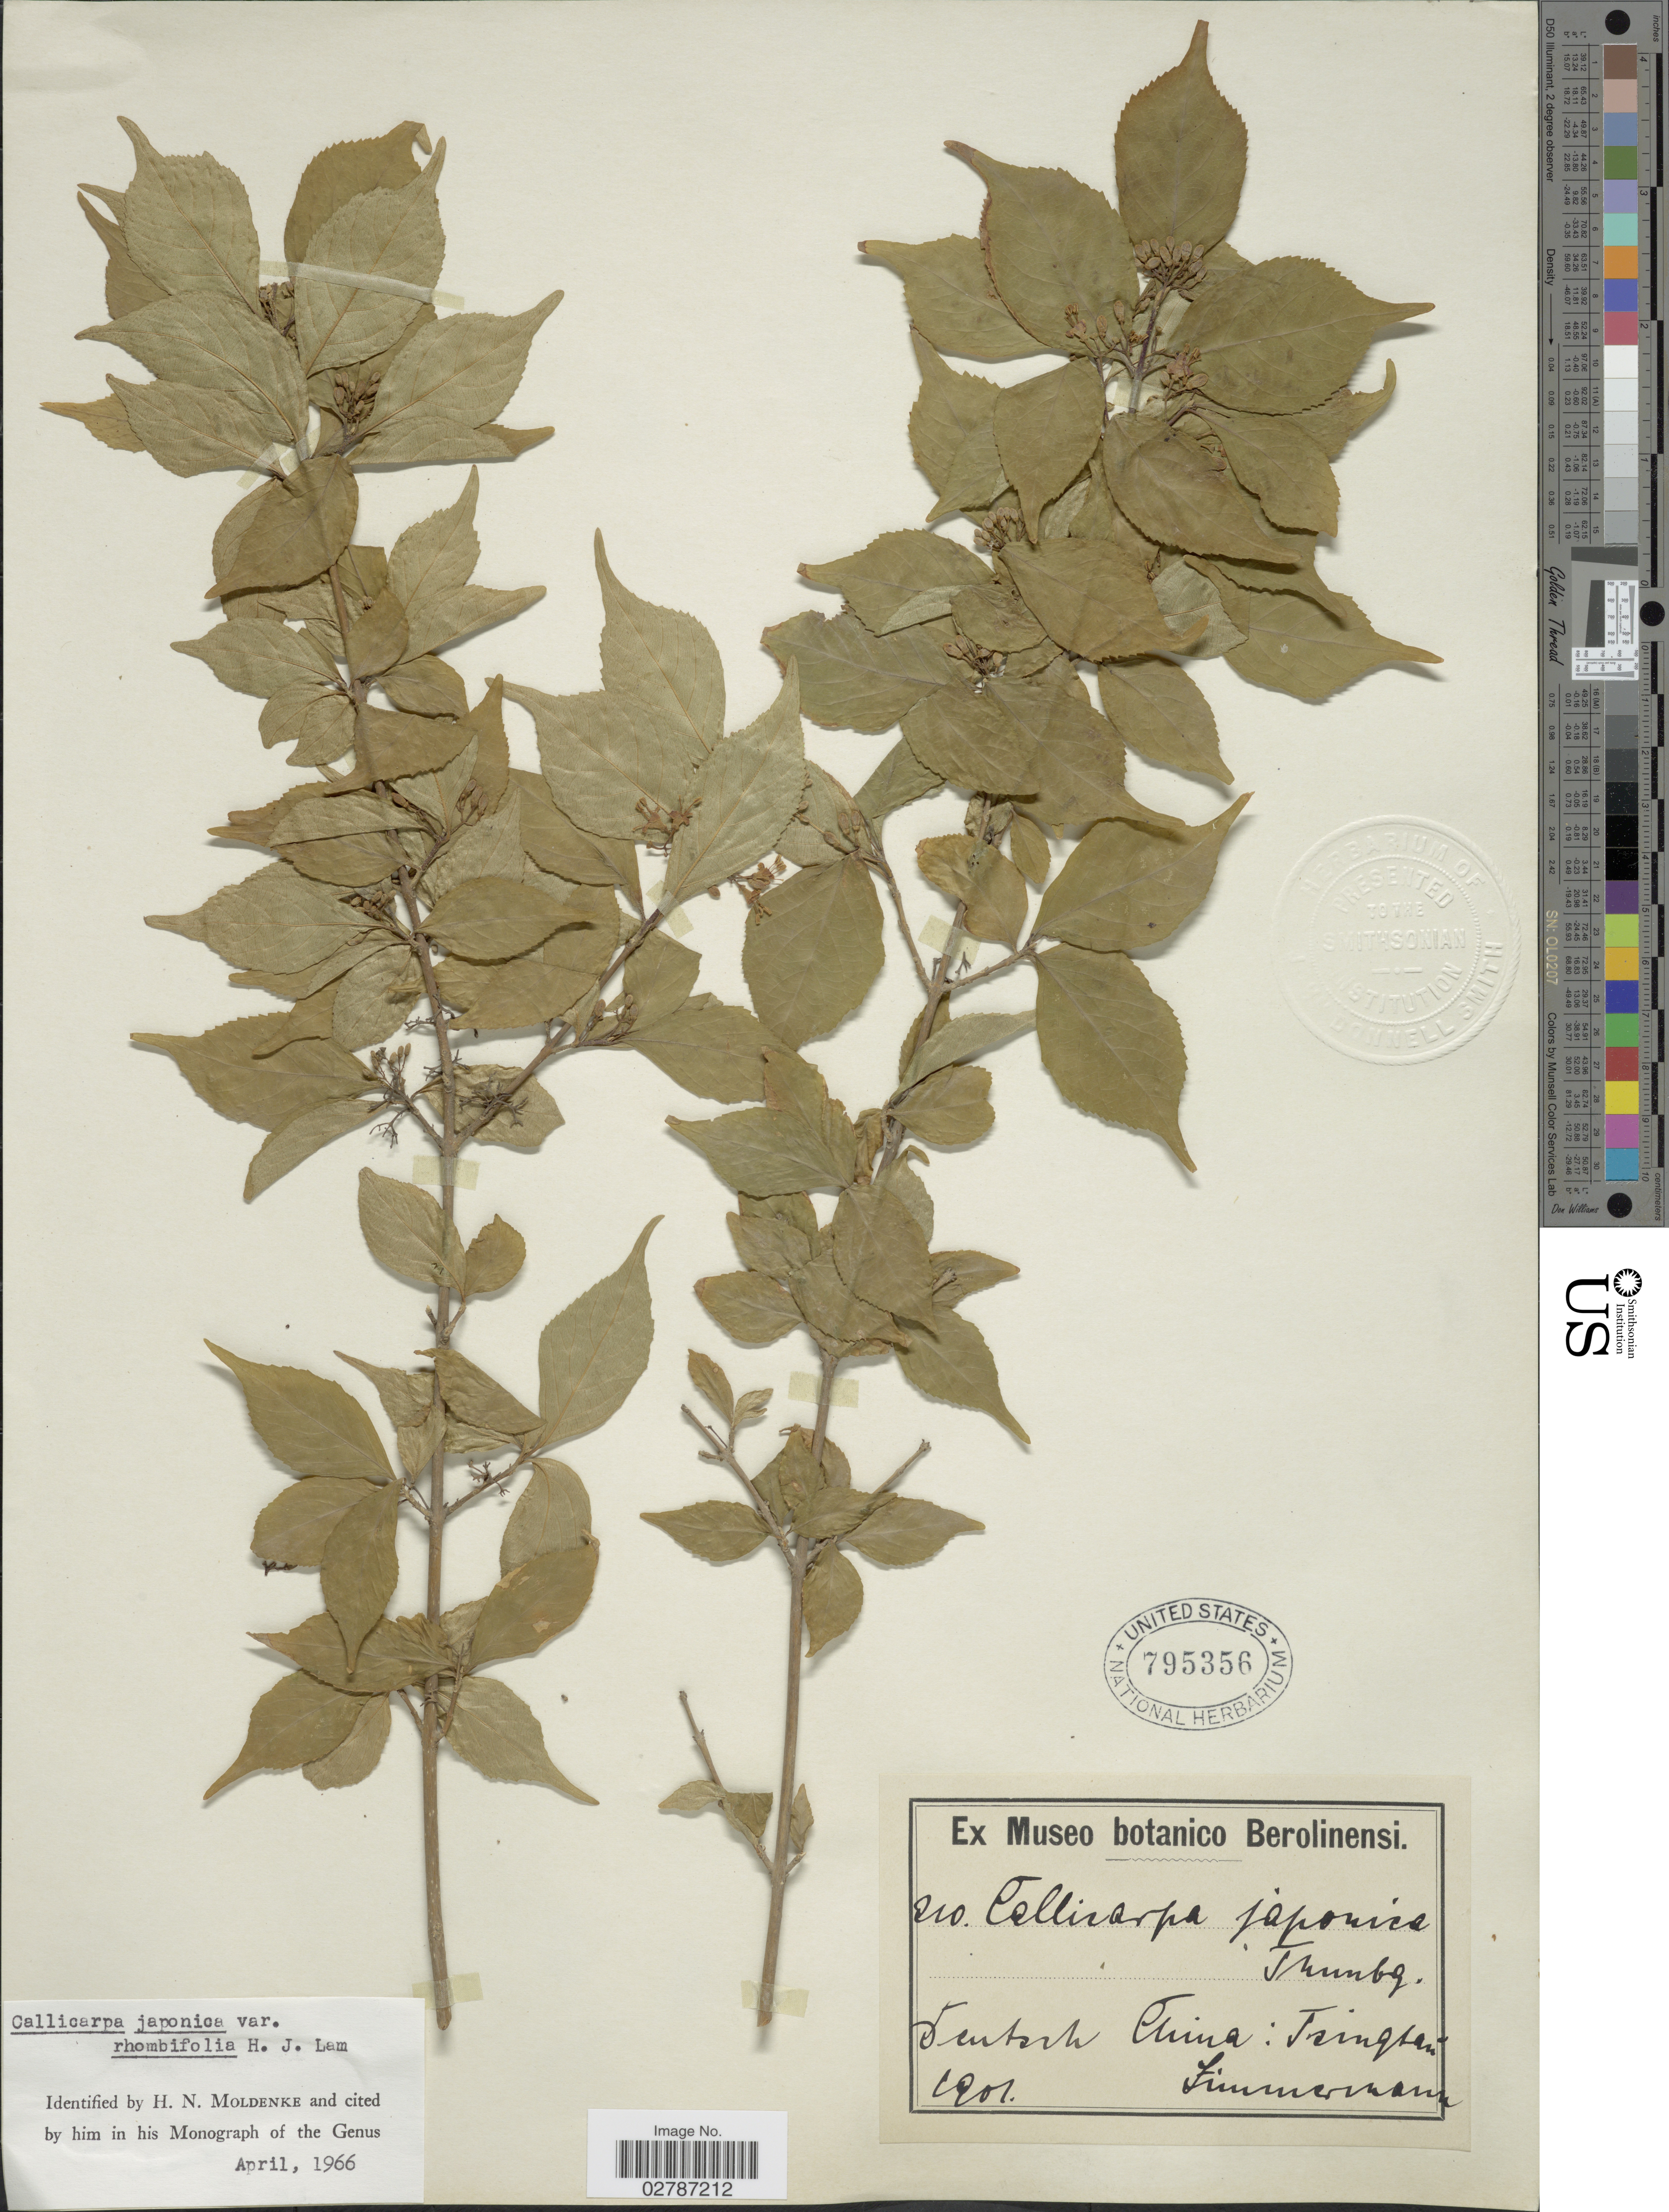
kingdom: Plantae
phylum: Tracheophyta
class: Magnoliopsida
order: Lamiales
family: Lamiaceae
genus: Callicarpa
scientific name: Callicarpa japonica var. rhombifolia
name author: H.J. Lam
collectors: -. Zimmermann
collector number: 210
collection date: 1901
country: China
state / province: Qinghai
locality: Deutsch China: Tsinghai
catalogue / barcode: US 795356